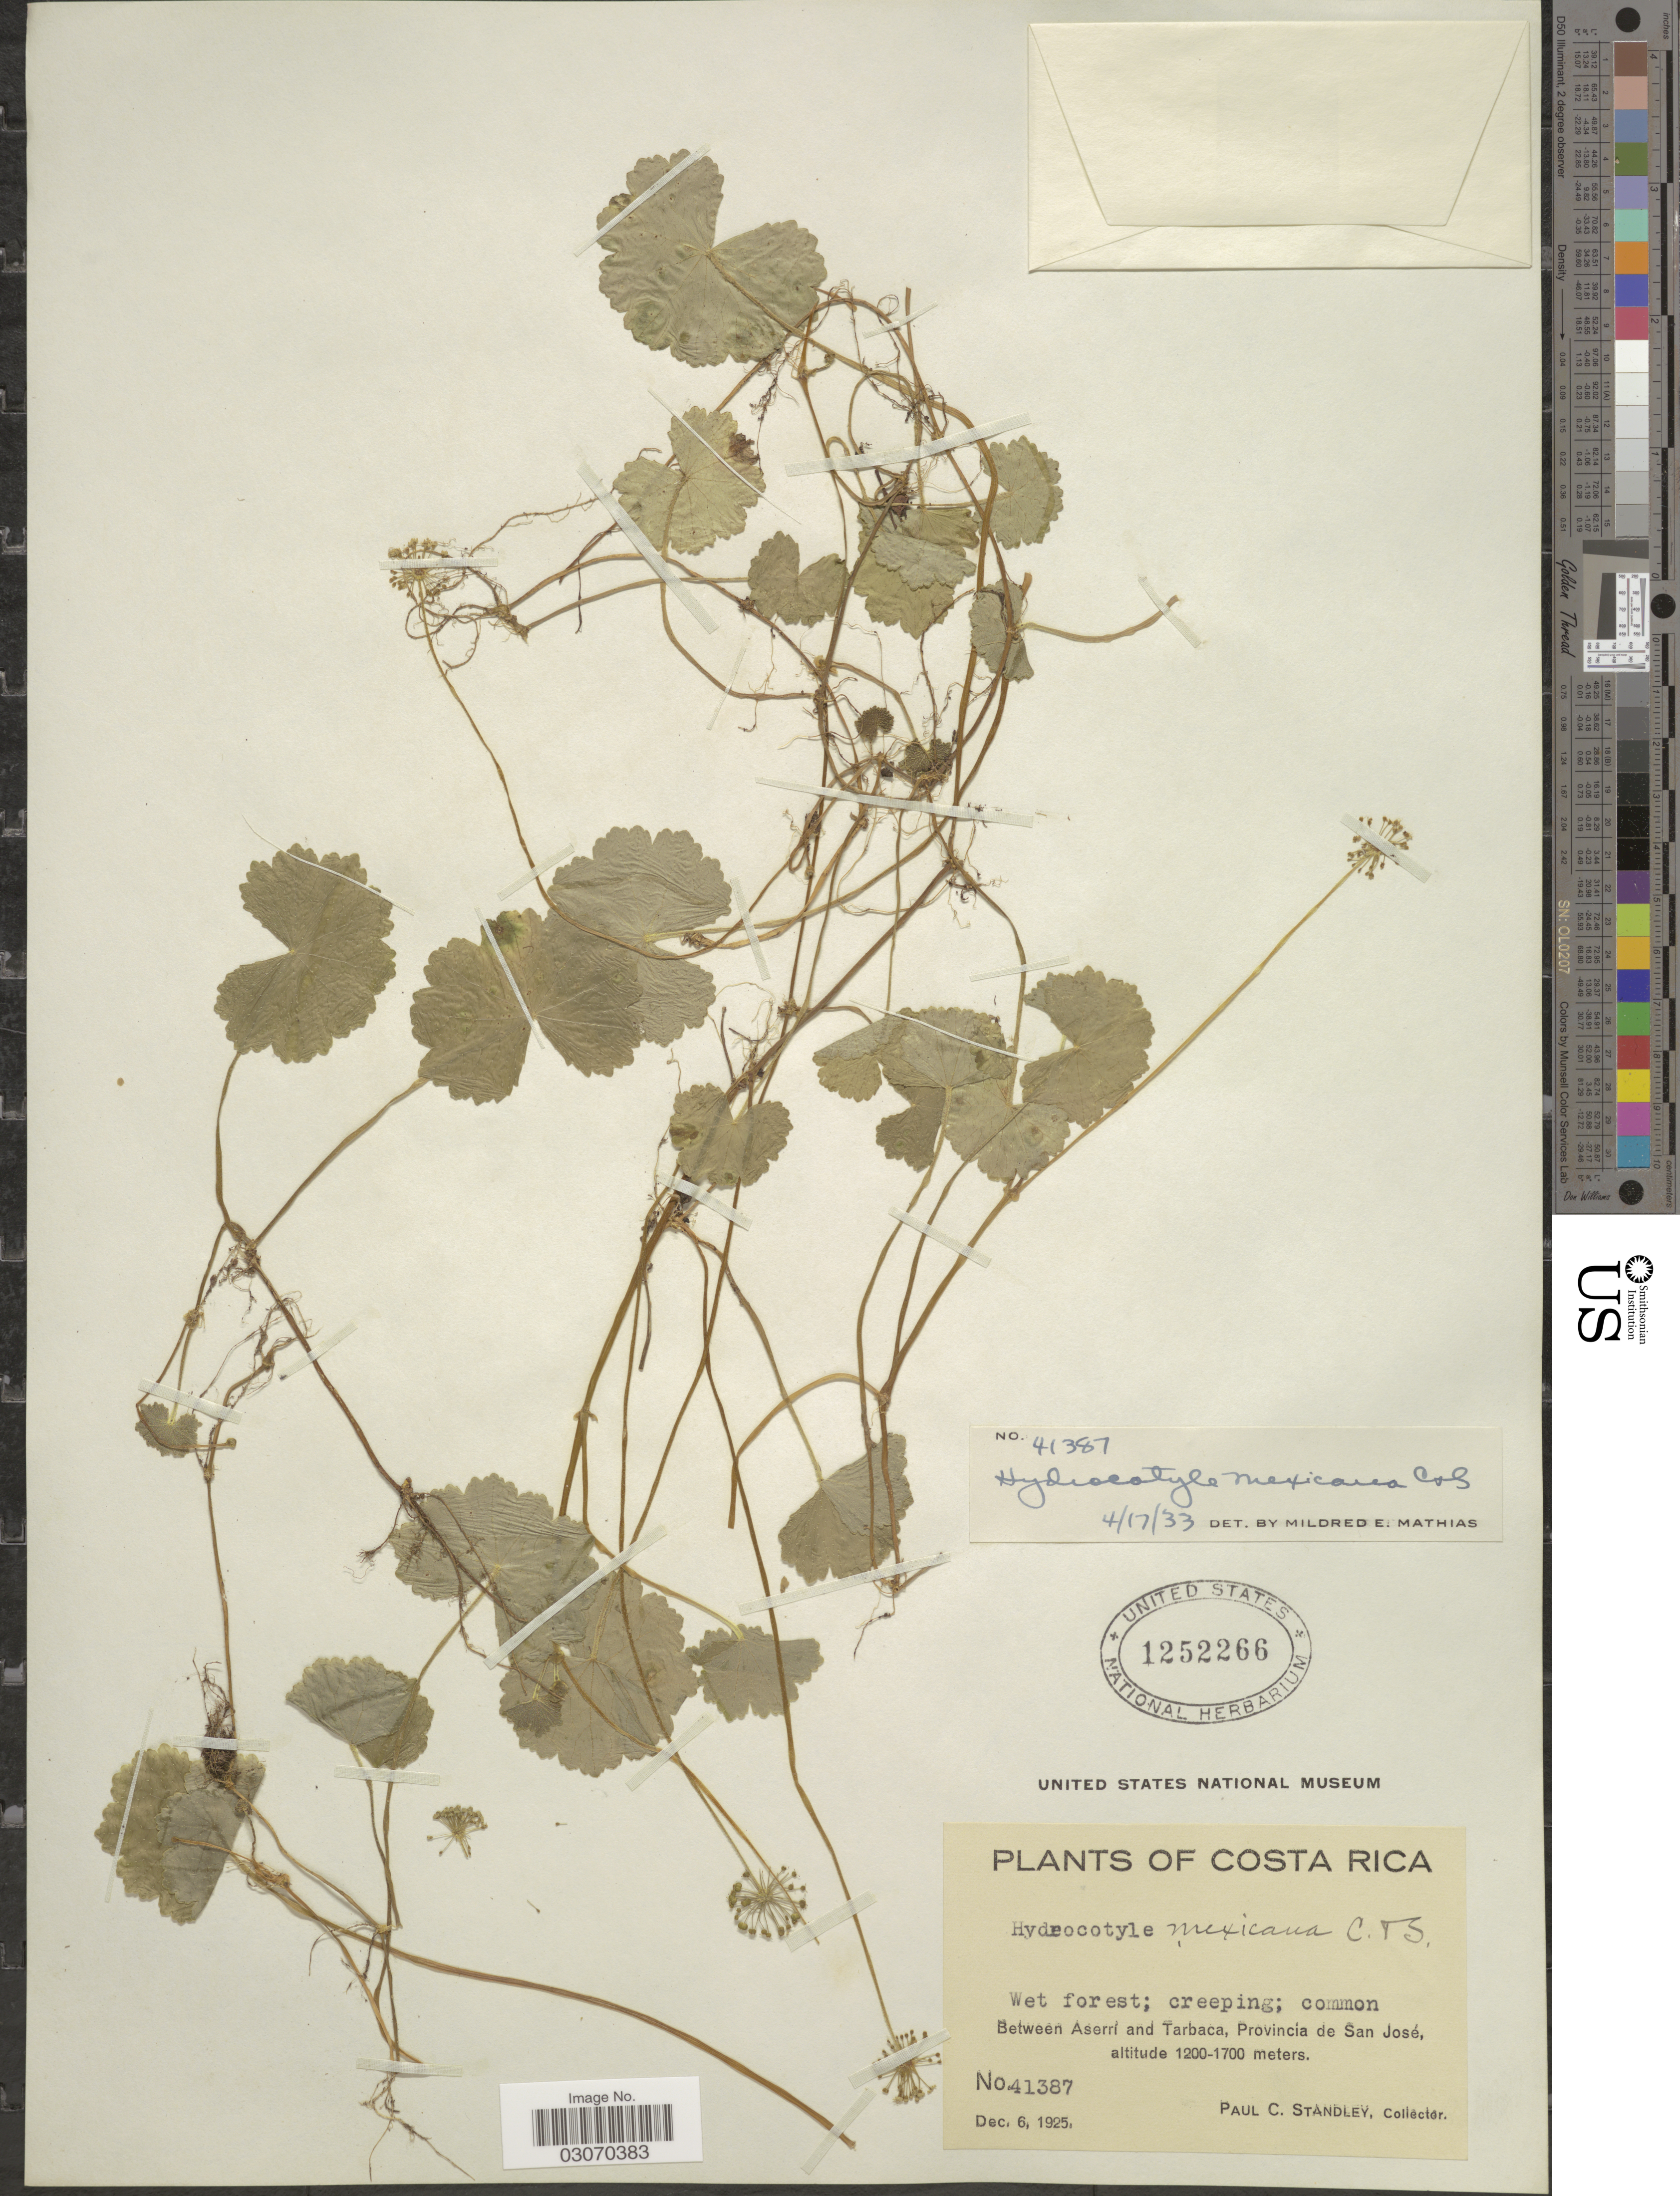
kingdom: Plantae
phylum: Tracheophyta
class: Magnoliopsida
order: Apiales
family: Araliaceae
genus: Hydrocotyle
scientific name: Hydrocotyle mexicana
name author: Schltdl. & Cham.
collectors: P. C. Standley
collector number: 41387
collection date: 1925-12-06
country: Costa Rica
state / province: San José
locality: Between Aserrí and Tarbaca.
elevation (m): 1200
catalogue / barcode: US 1252266